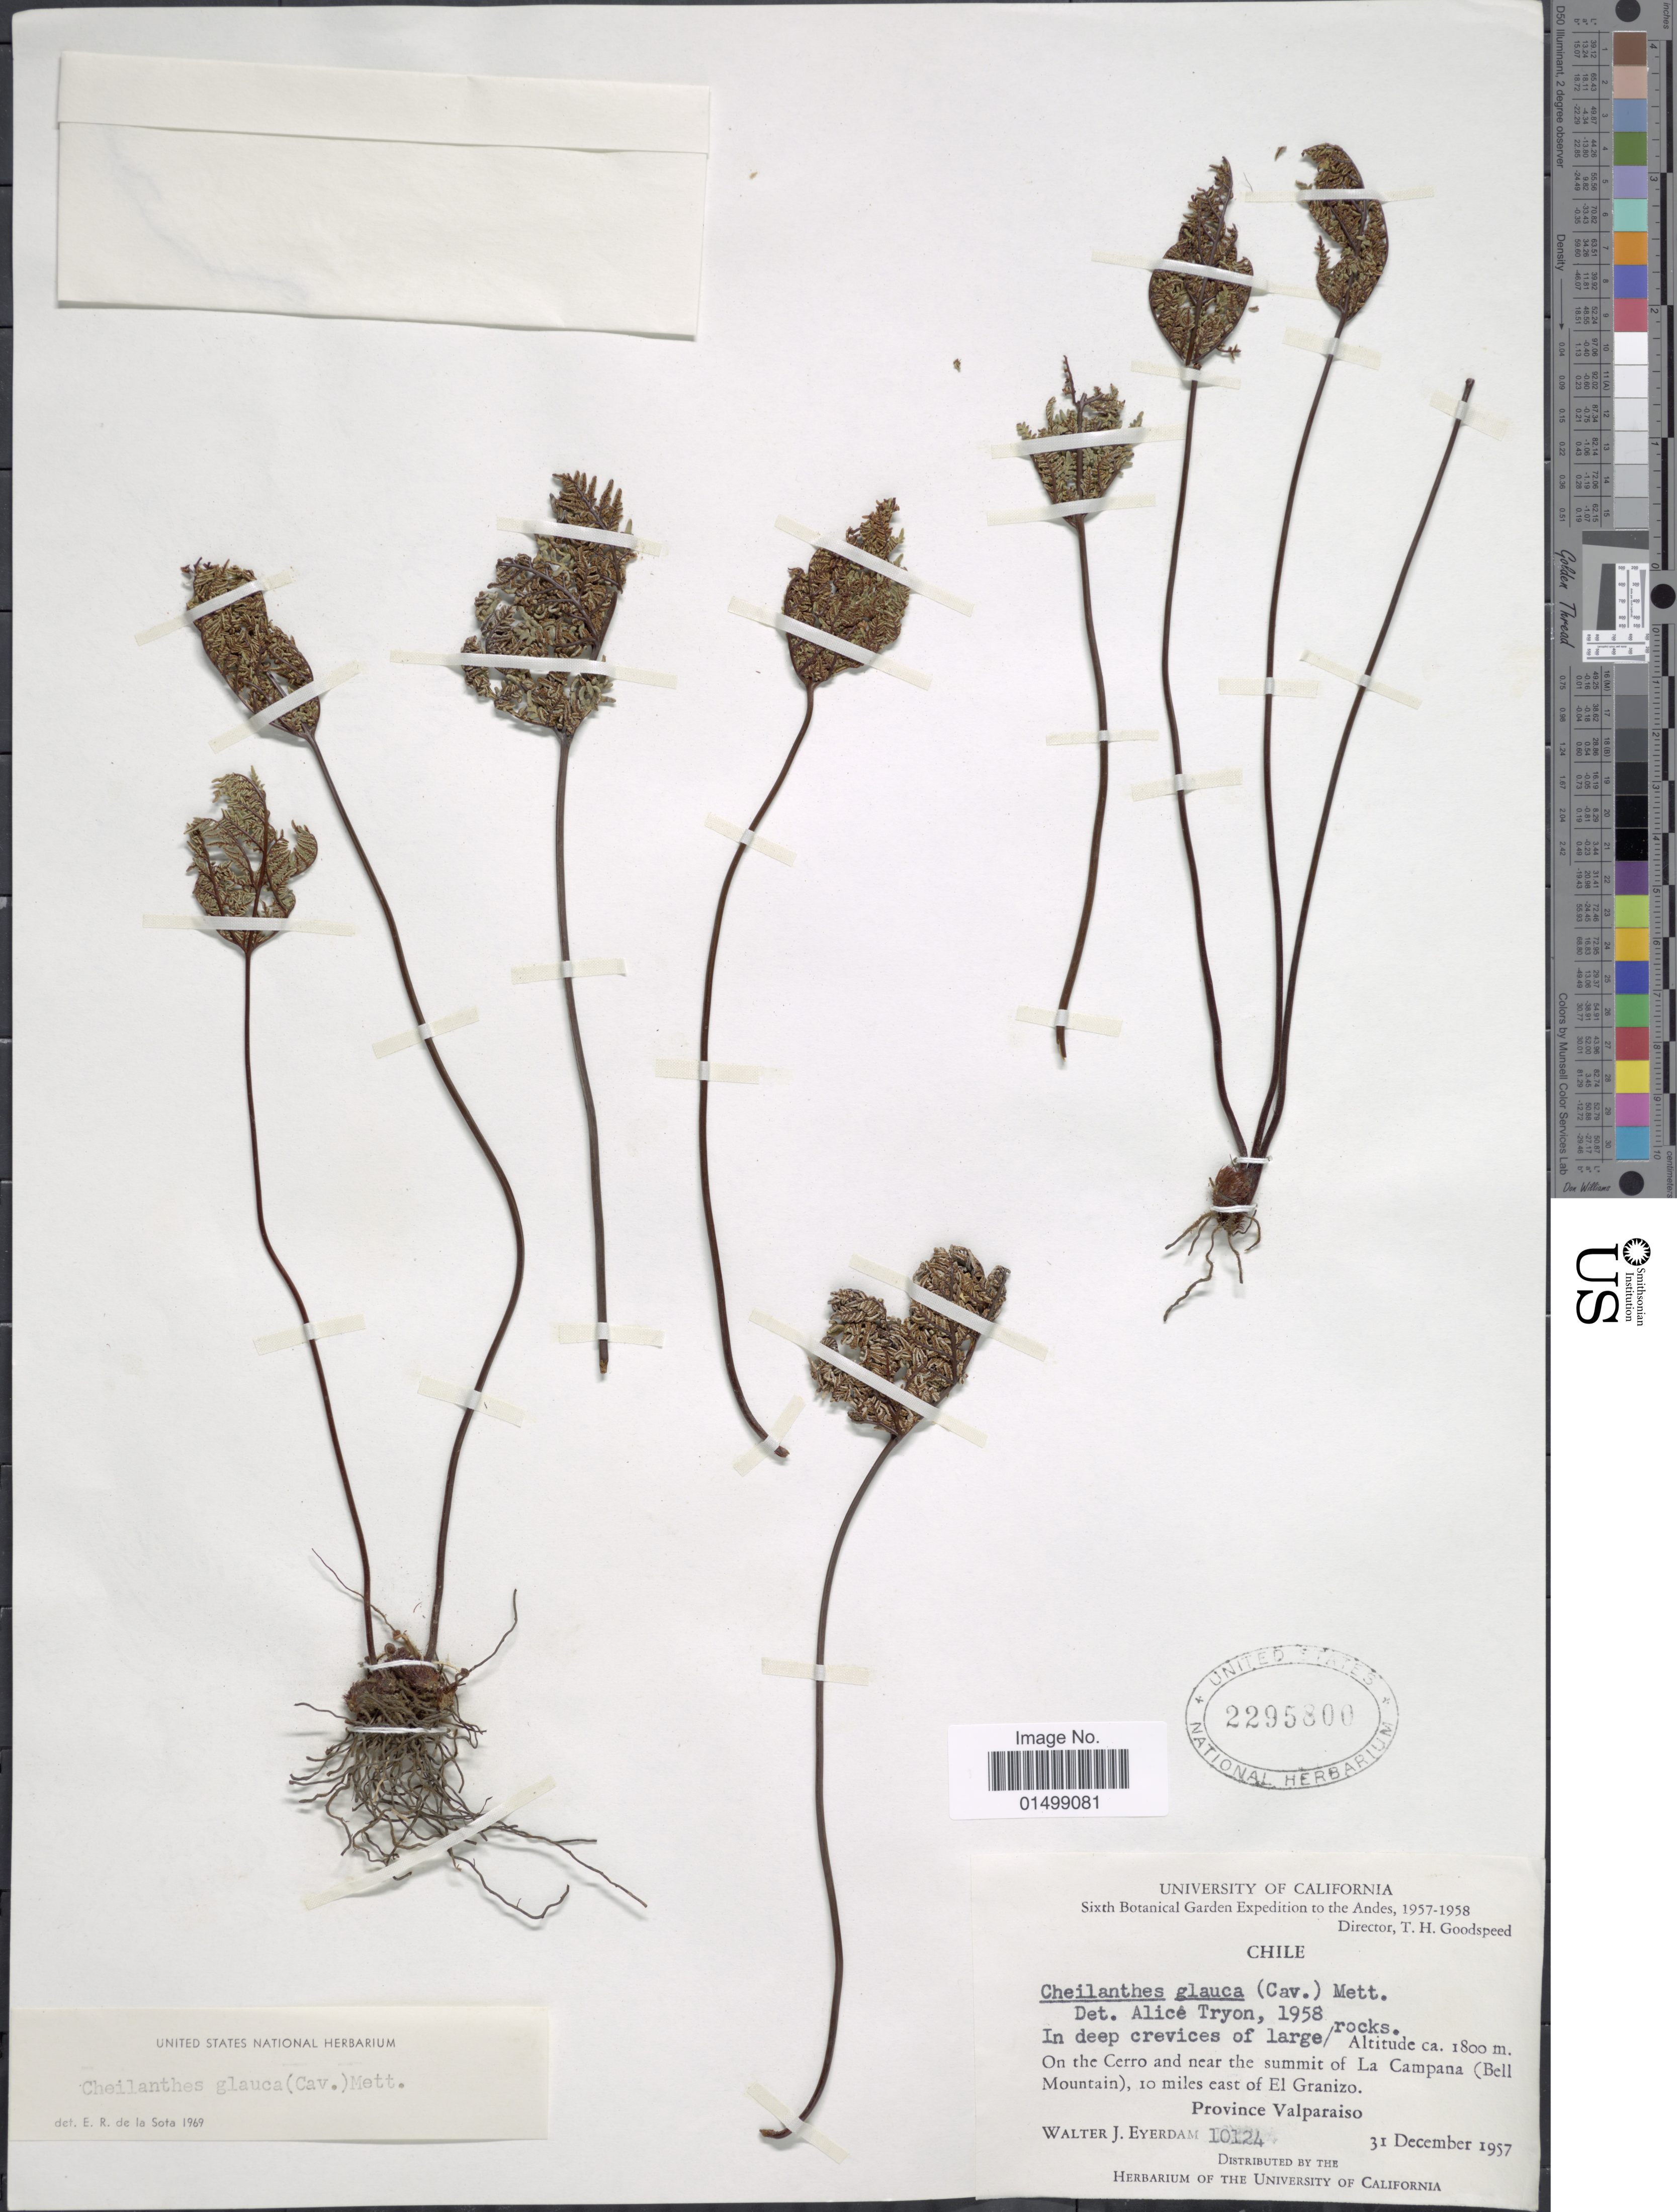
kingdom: Plantae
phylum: Tracheophyta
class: Polypodiopsida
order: Polypodiales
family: Pteridaceae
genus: Cheilanthes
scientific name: Cheilanthes glauca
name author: (Cav.) Mett.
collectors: W. J. Eyerdam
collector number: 10124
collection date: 1957-12-31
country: Chile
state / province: Valparaíso (V)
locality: On the Cerro and near the summit of La Campana (Bell Mountain), 10 miles east of El Granizo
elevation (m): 1800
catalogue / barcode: US 2295800